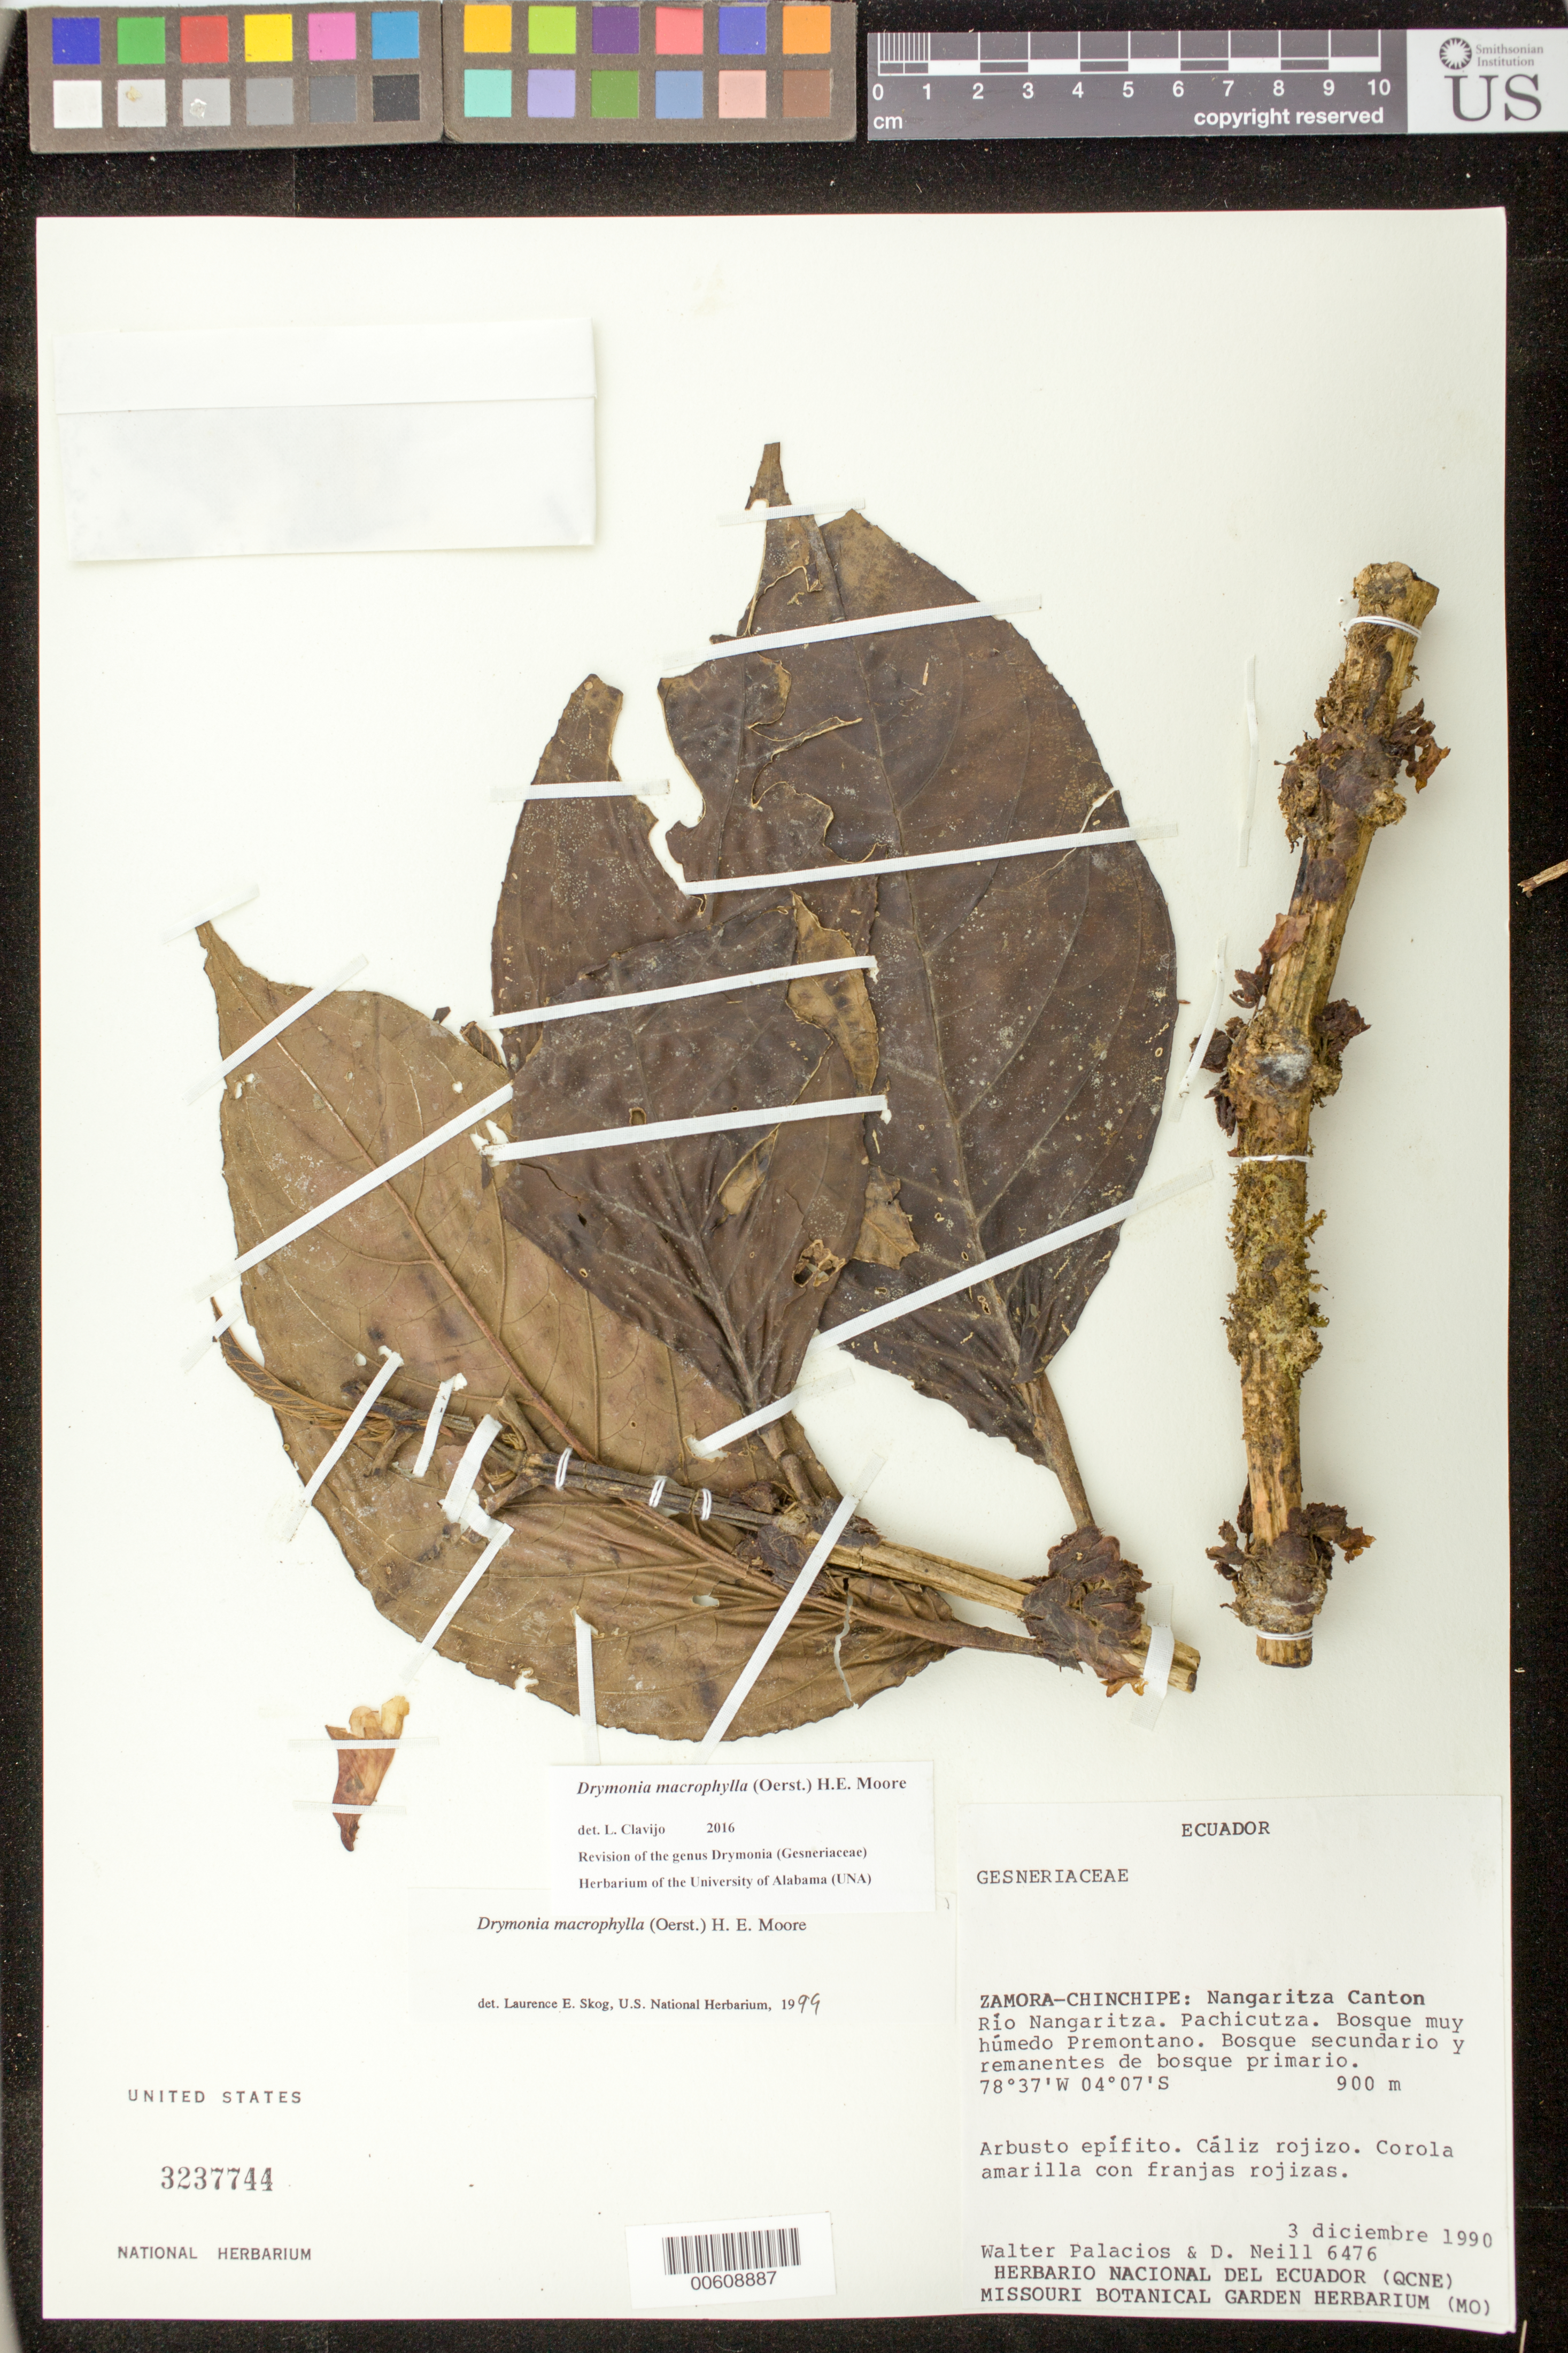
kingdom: Plantae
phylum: Tracheophyta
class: Magnoliopsida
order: Lamiales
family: Gesneriaceae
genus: Drymonia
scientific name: Drymonia macrophylla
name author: (Oerst.) H.E. Moore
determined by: Skog, Laurence E.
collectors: W. Palacios & D. A. Neill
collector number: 6476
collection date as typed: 03 Dec 1990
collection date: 1990-12-03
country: Ecuador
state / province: Zamora-Chinchipe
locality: Nangaritza Canton, Río Nangaritza, Pachicutza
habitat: Bosque muy húmedo premontano; bosque secundario y remanentes de bosque primario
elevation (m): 900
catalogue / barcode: US 3237744